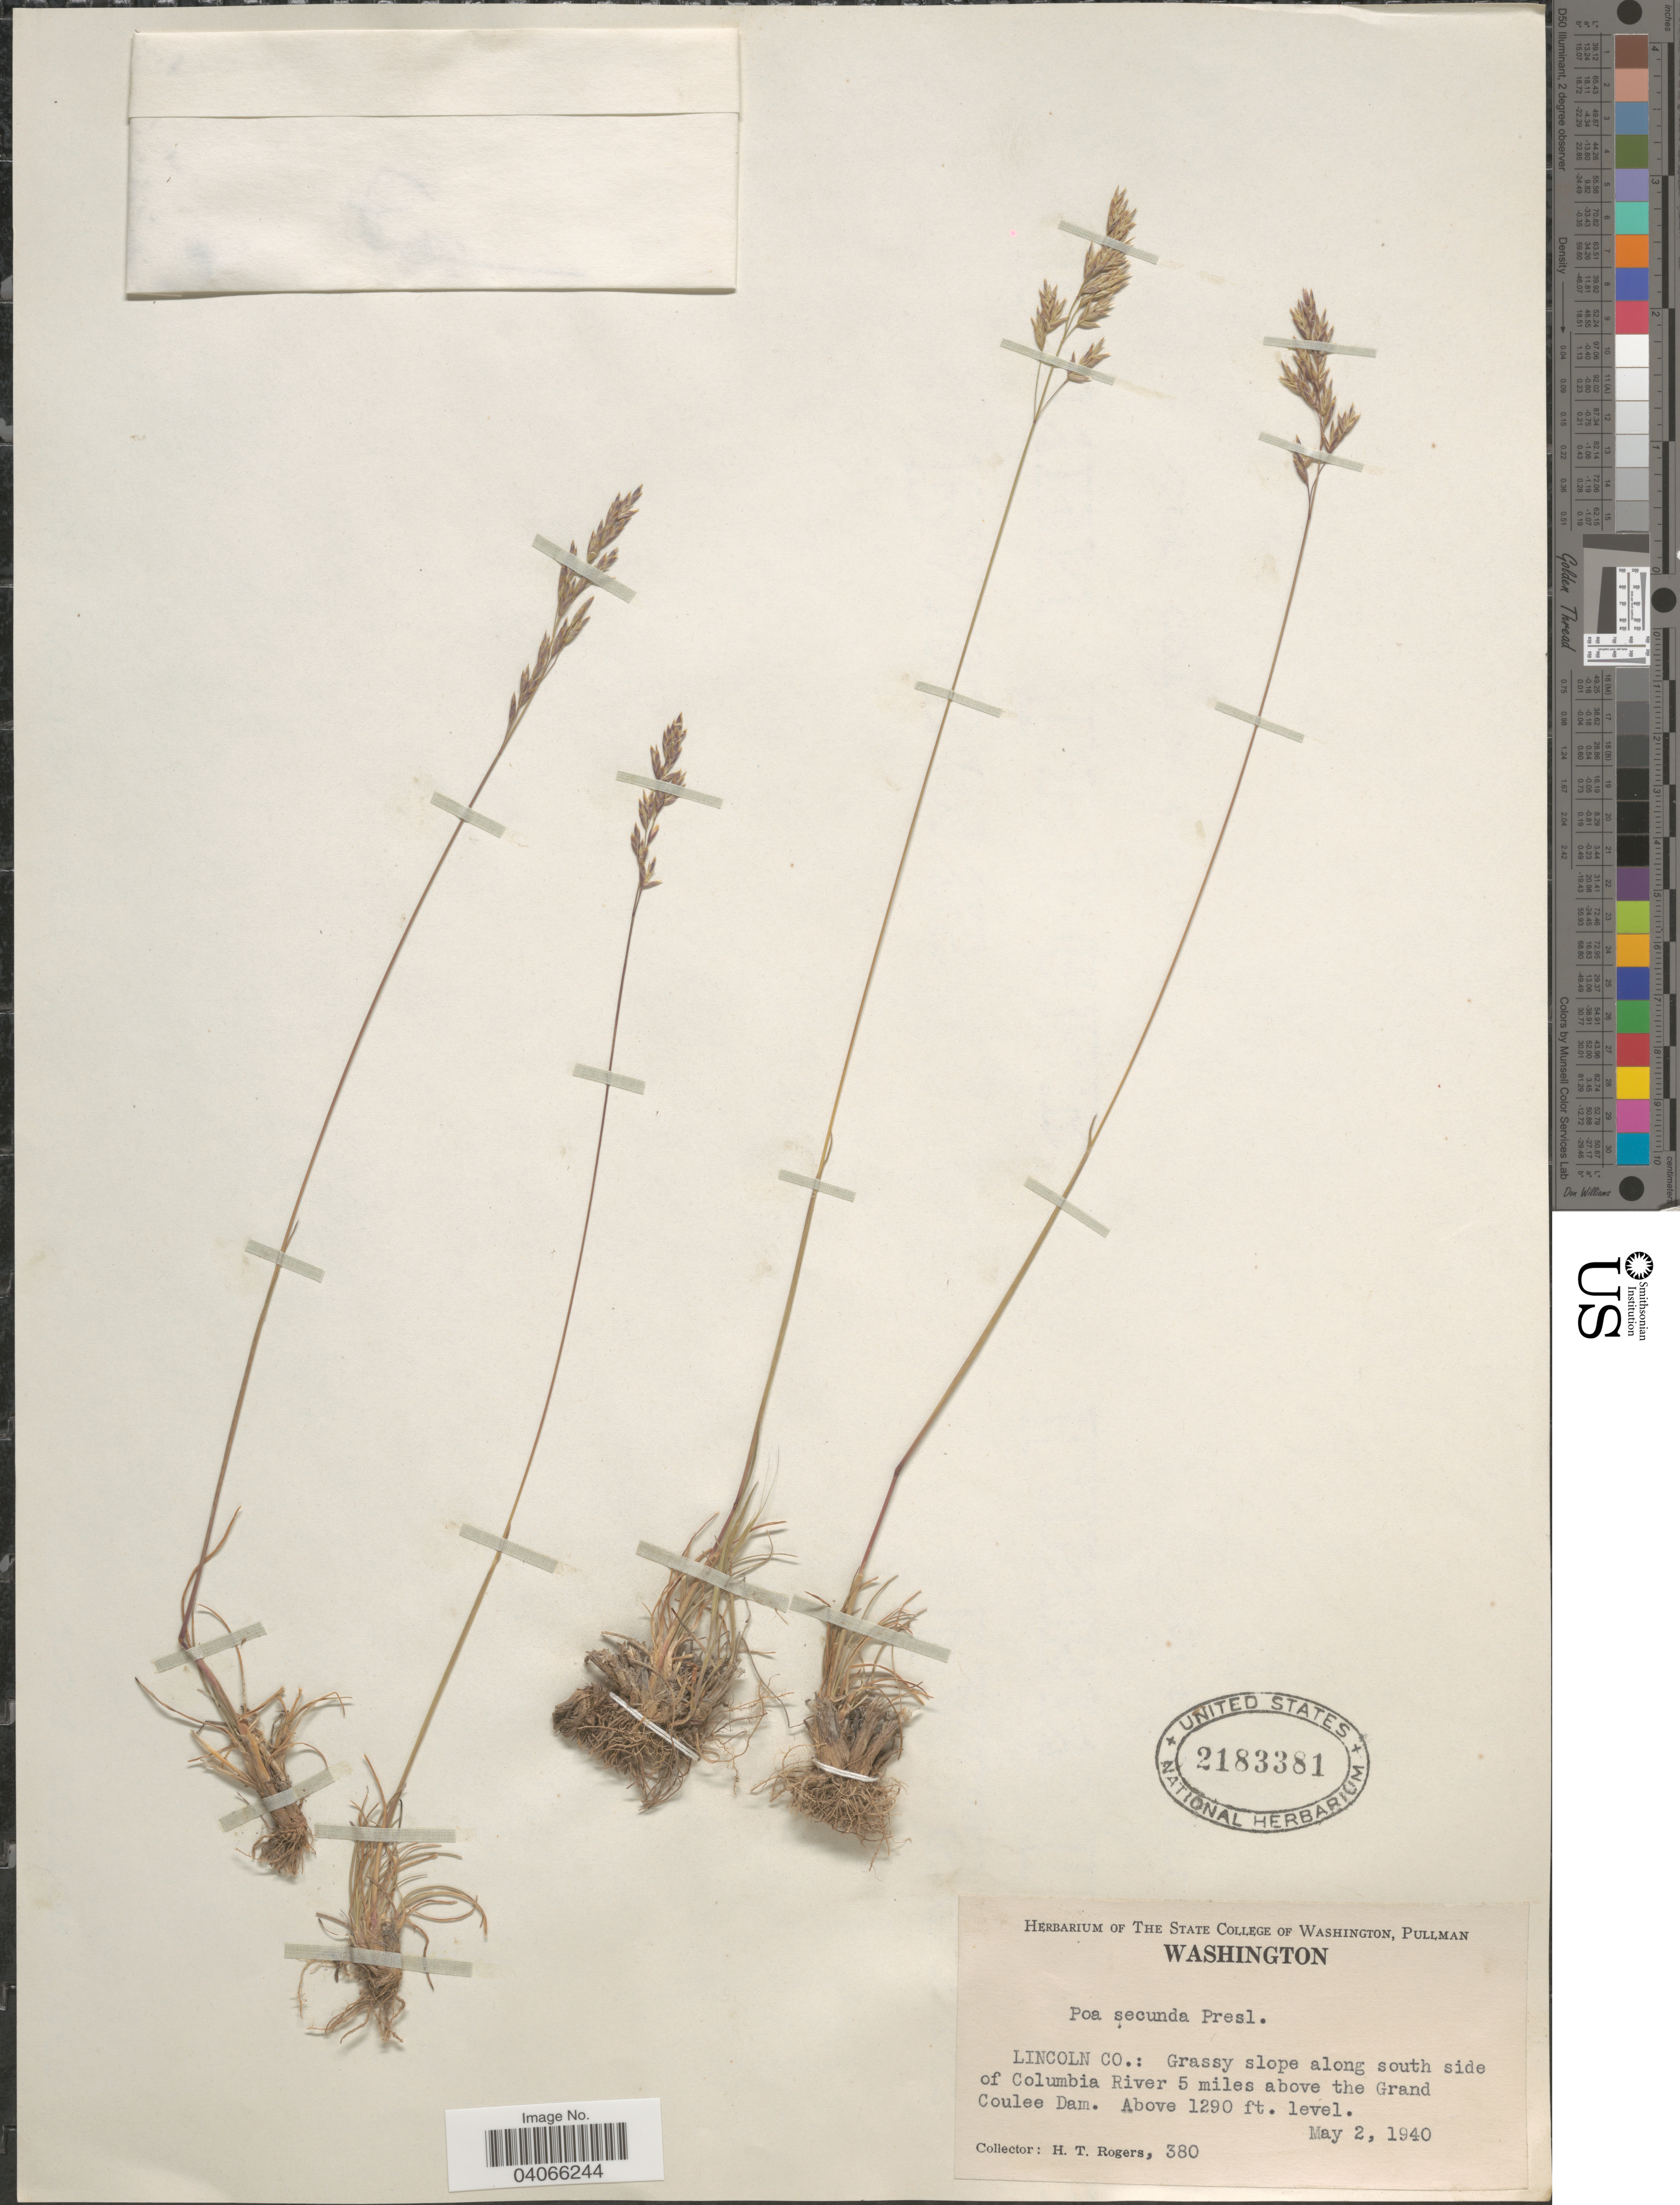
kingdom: Plantae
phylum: Tracheophyta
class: Liliopsida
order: Poales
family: Poaceae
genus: Poa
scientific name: Poa secunda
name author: J. Presl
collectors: H. Rogers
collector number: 380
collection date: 1940-05-02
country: United States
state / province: Washington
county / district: Lincoln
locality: Lincoln Co.: Grassy slope along south side of Columbia River 5 miles above the Grand Coulee Dam.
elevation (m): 393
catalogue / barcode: US 2183381